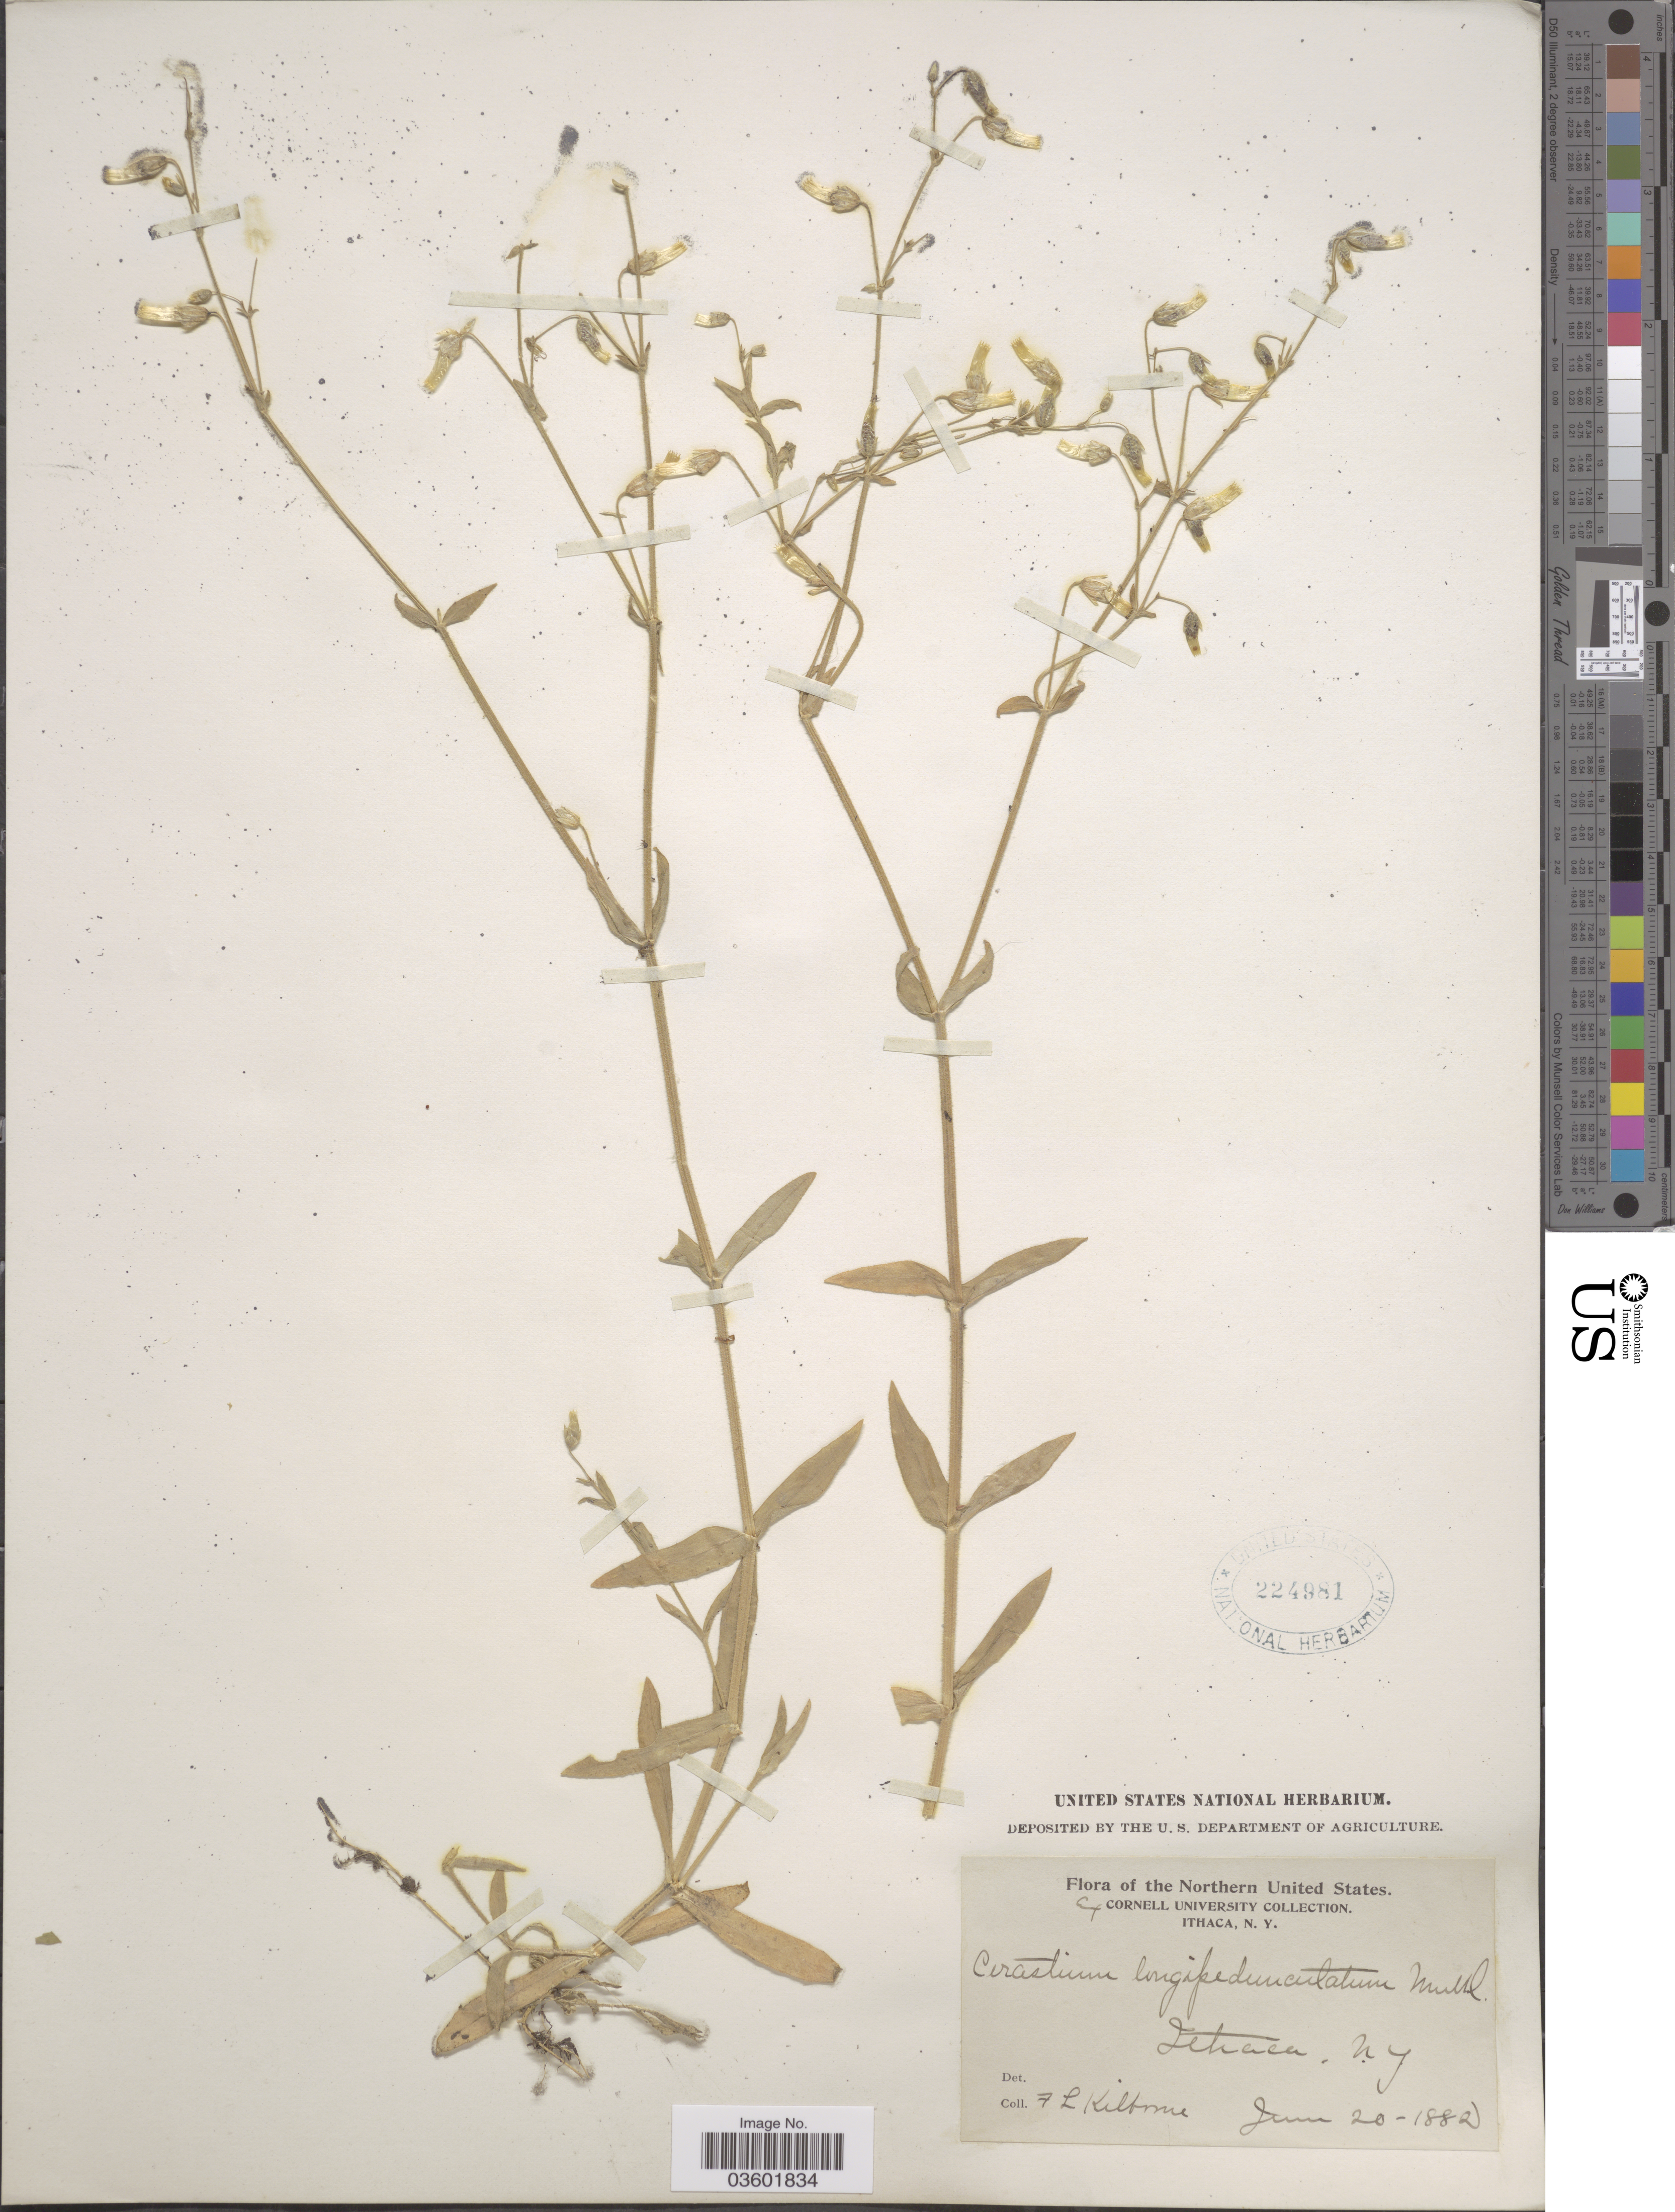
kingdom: Plantae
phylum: Tracheophyta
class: Magnoliopsida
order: Caryophyllales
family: Caryophyllaceae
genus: Cerastium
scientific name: Cerastium longipedunculatum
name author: Muhl.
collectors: F. L. Kilborne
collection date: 1882-06-20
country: United States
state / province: New York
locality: Northern United States. Ithaca.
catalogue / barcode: US 224981